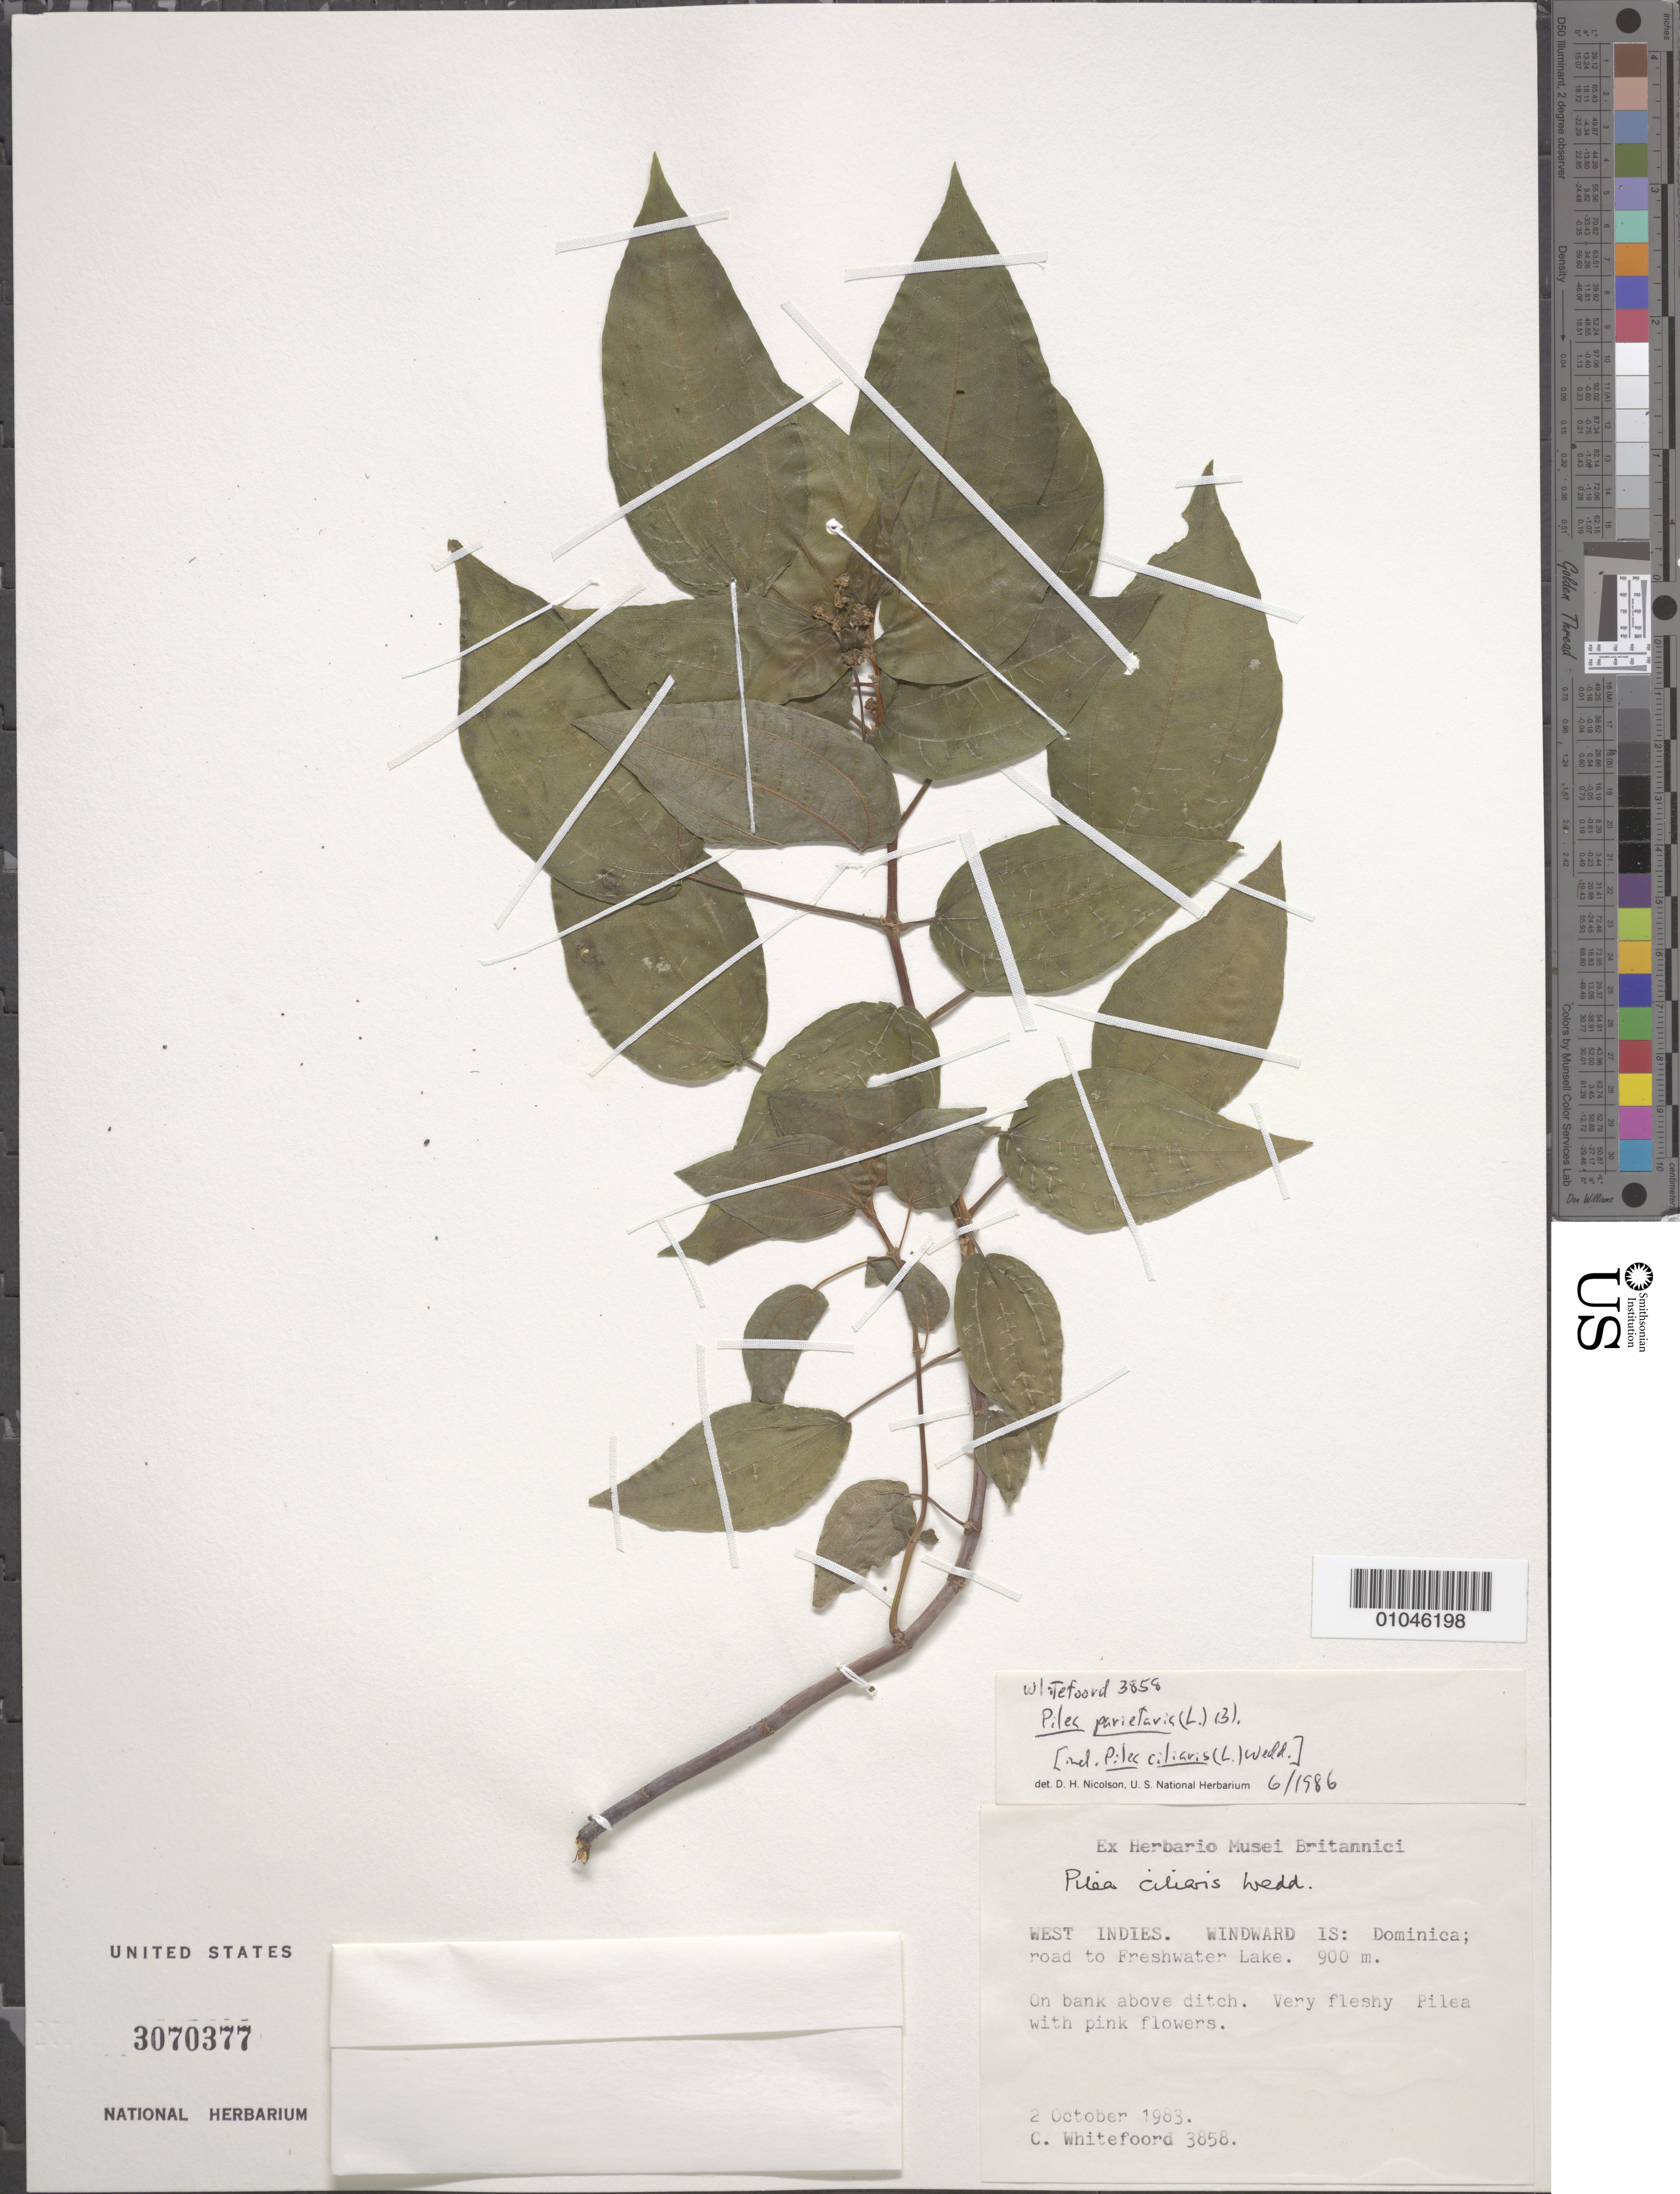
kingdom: Plantae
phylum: Tracheophyta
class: Magnoliopsida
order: Rosales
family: Urticaceae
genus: Pilea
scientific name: Pilea parietaria var. parietaria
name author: (L.) Blume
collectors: C. Whitefoord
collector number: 3858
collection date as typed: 02 Oct 1983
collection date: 1983-10-02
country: Dominica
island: Dominica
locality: Road to Freshwater Lake. On bank above ditch.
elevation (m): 900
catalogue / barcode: US 3070377